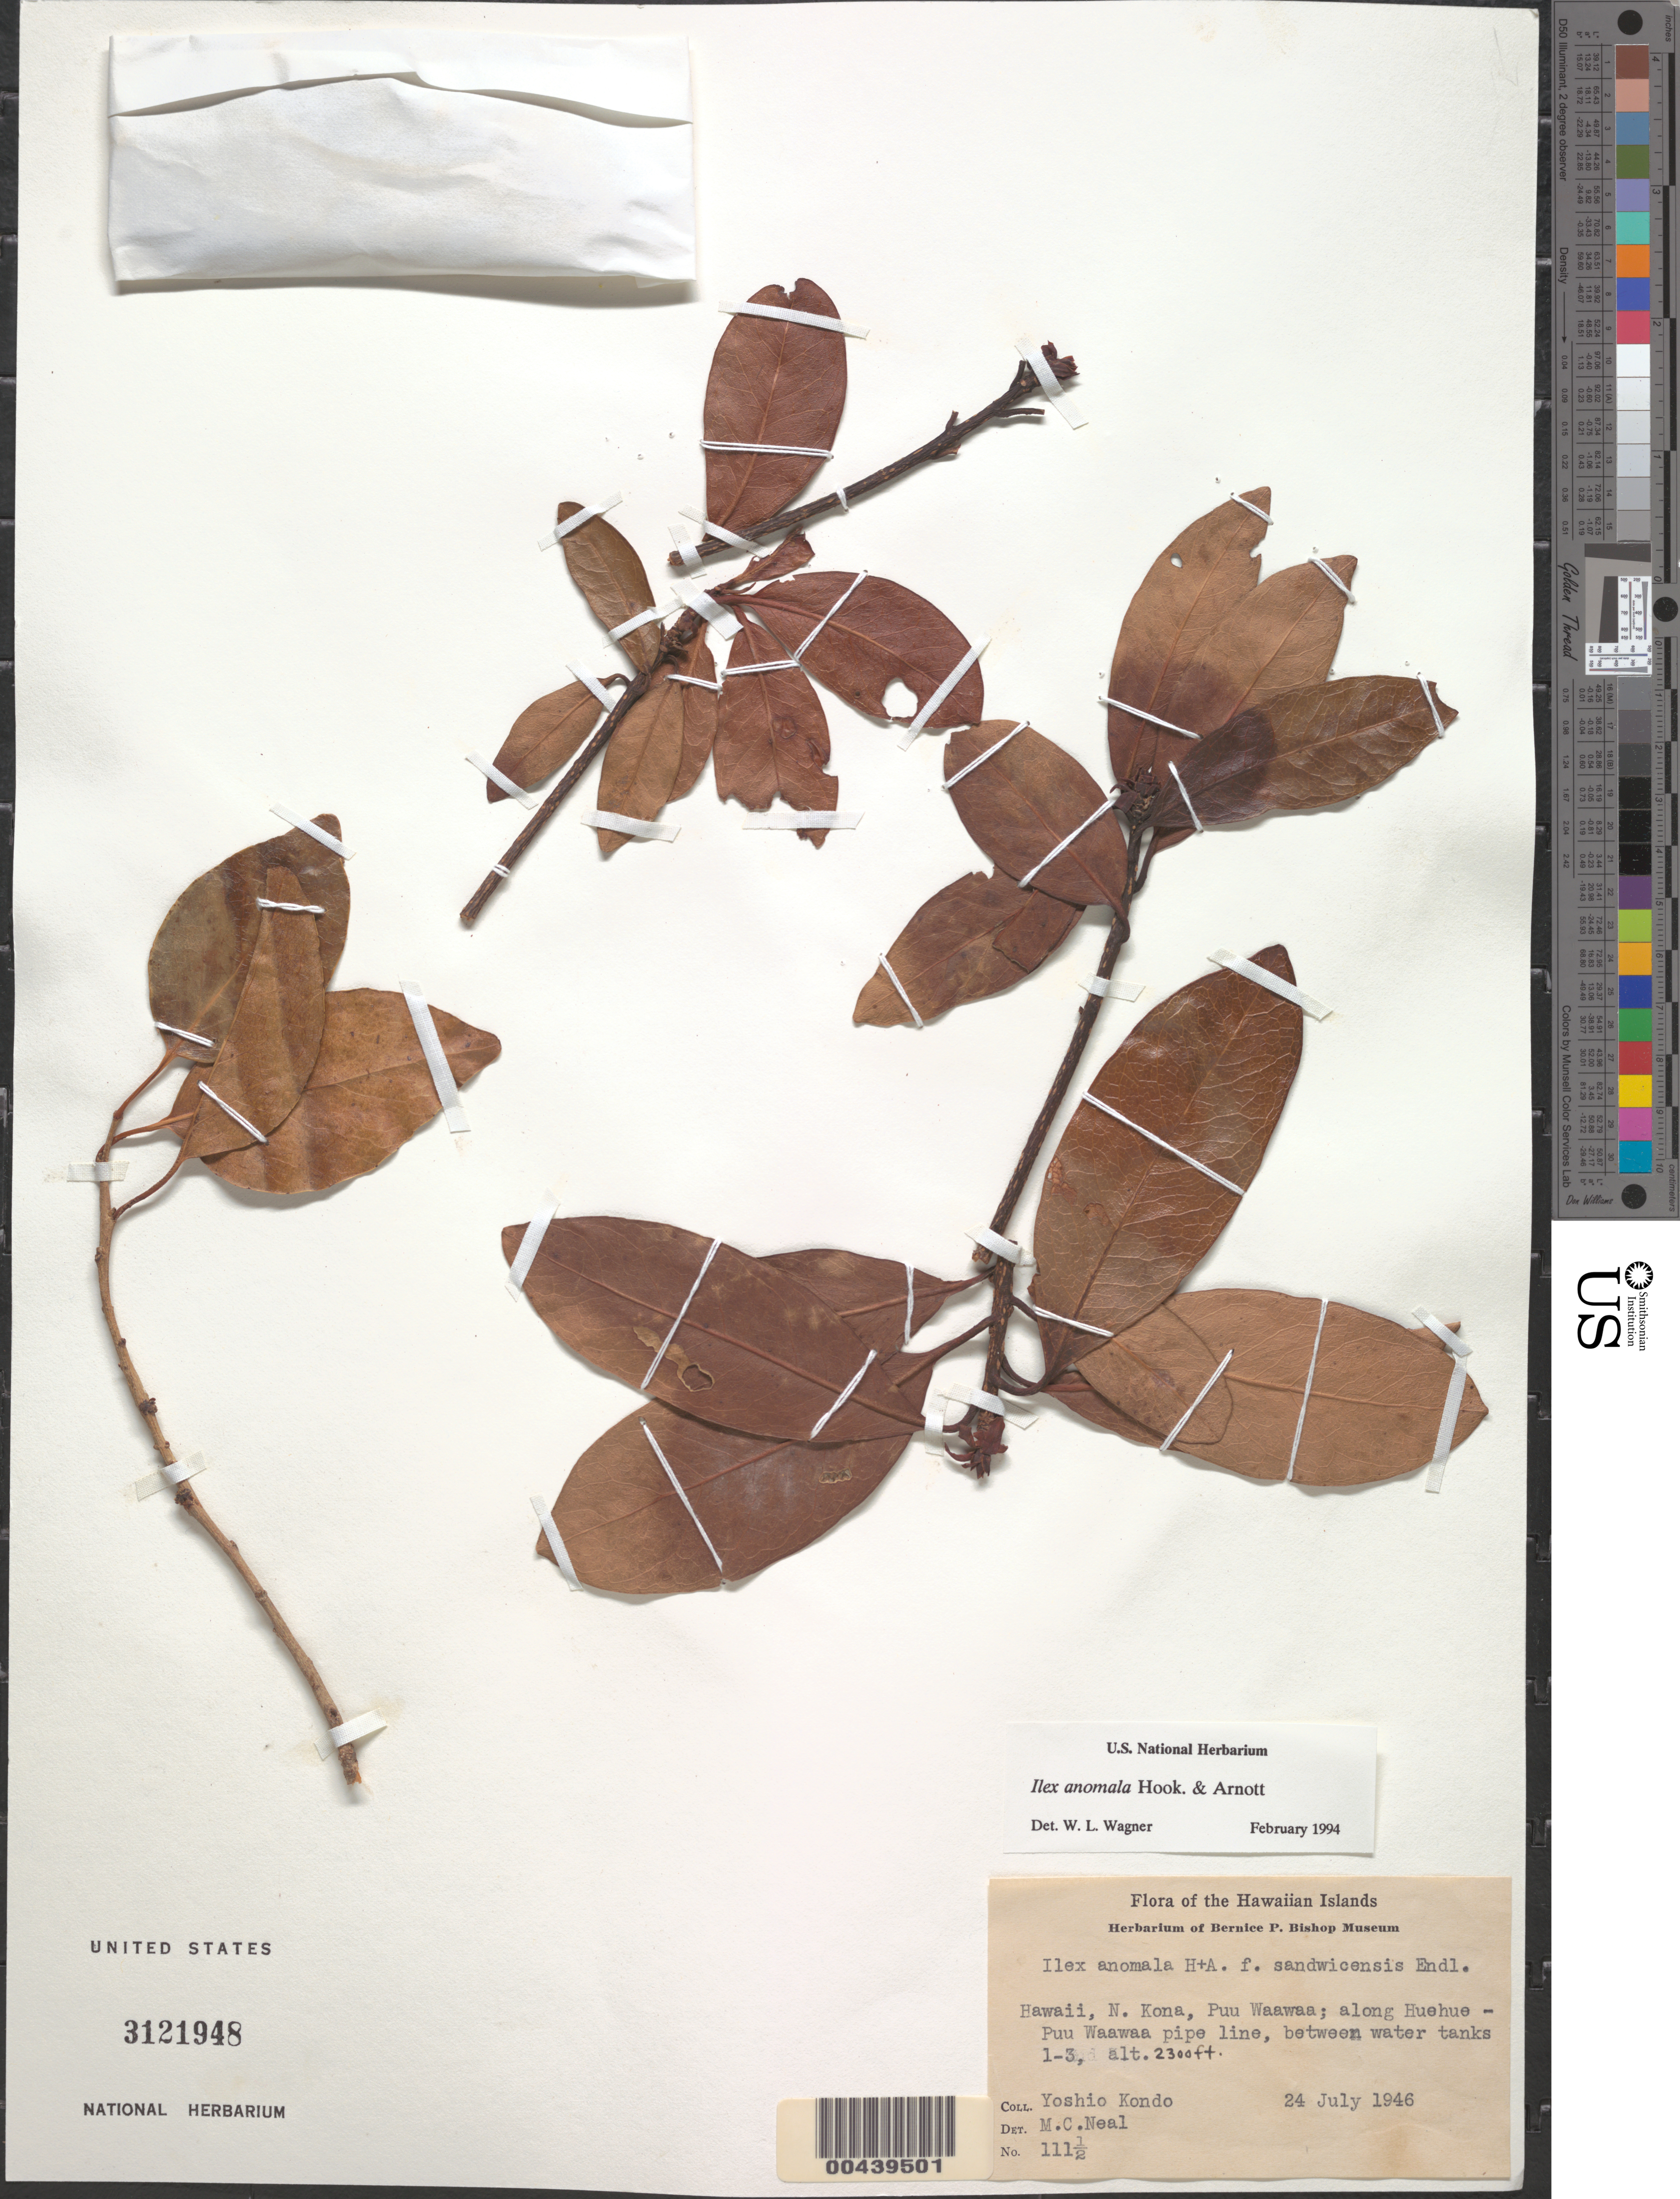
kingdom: Plantae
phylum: Tracheophyta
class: Magnoliopsida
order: Aquifoliales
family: Aquifoliaceae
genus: Ilex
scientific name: Ilex anomala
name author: Hook. & Arn.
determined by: Wagner, W. L., (BOT), Smithsonian Institution - National Museum of Natural History (UNITED STATES)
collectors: Y. Kondo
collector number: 111.5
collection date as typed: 24 Jul 1946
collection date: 1946-07-24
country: United States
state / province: Hawaii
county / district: Hawaii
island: Hawaii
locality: N Kona, Puu Waawaa; along Huehue - Puu Waawaa pipe line between water tanks 1-3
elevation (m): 701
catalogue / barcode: US 3121948